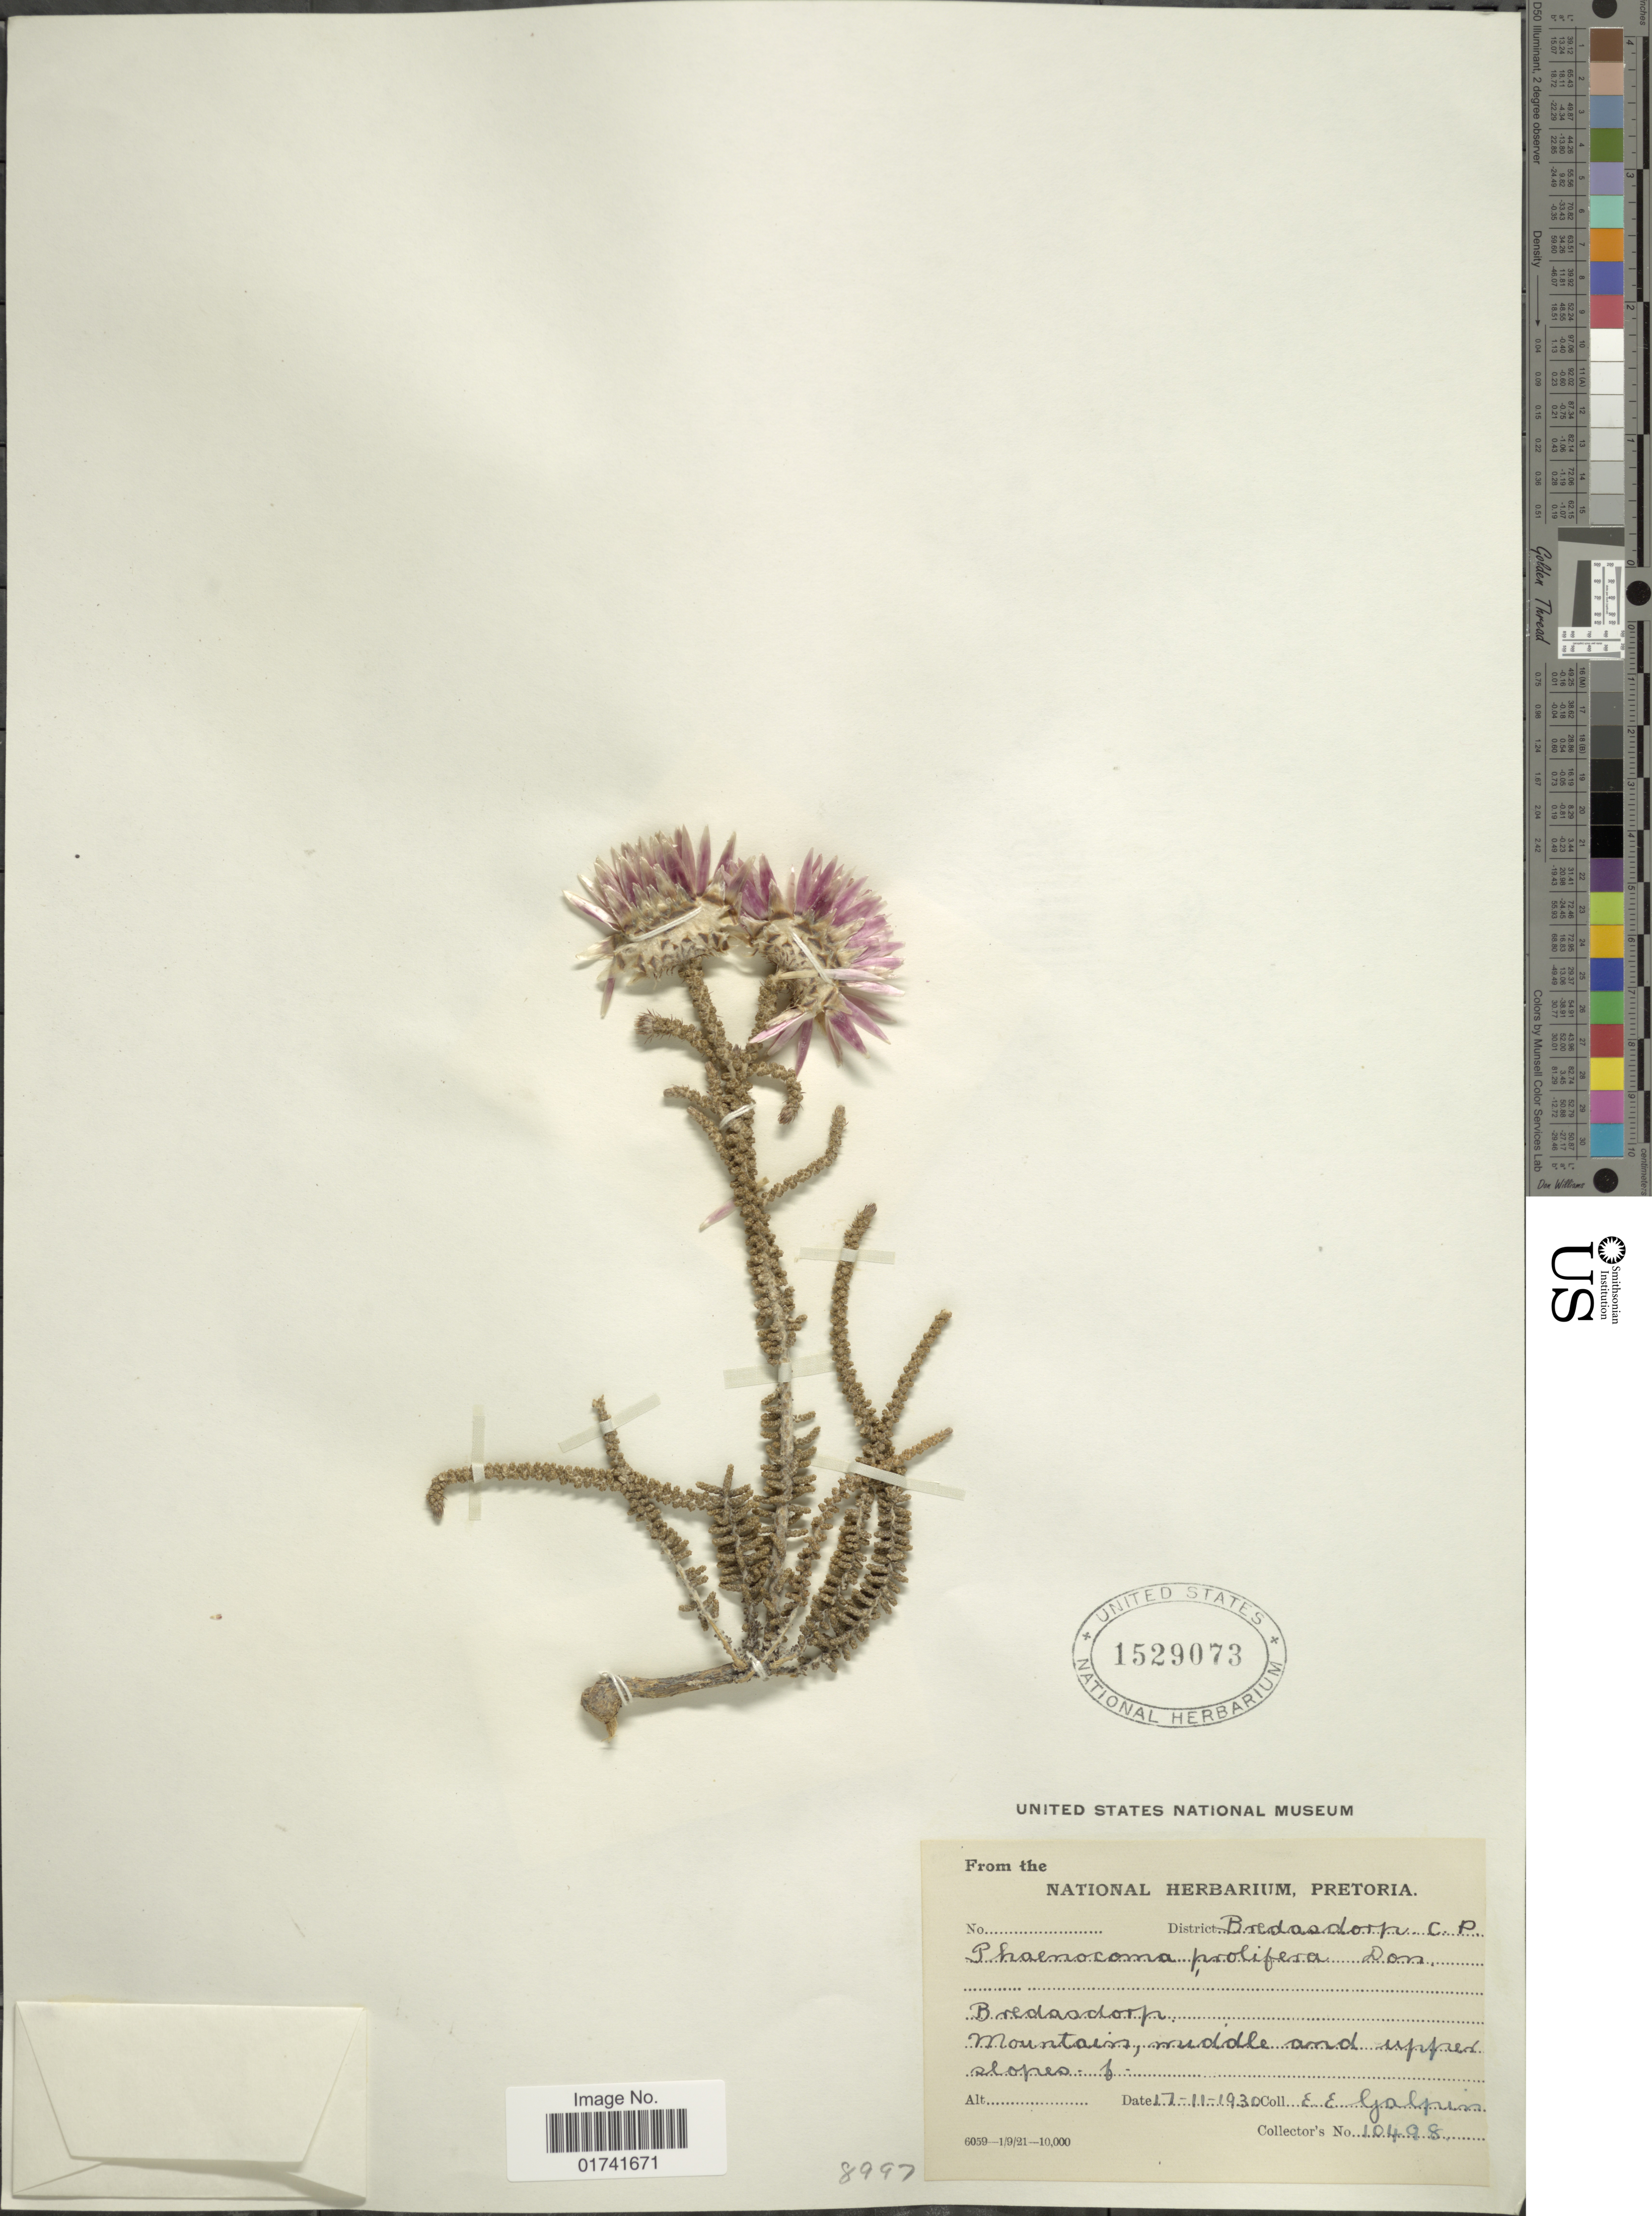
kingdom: Plantae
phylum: Tracheophyta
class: Magnoliopsida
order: Asterales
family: Asteraceae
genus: Phaenocoma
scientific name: Phaenocoma prolifera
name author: (L.) D. Don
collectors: E. Galpin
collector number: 10408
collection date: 1930-11-17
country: South Africa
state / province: Western Cape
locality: District Bredasdorp, Mountain, middle and upper slopes.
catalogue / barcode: US 1529073